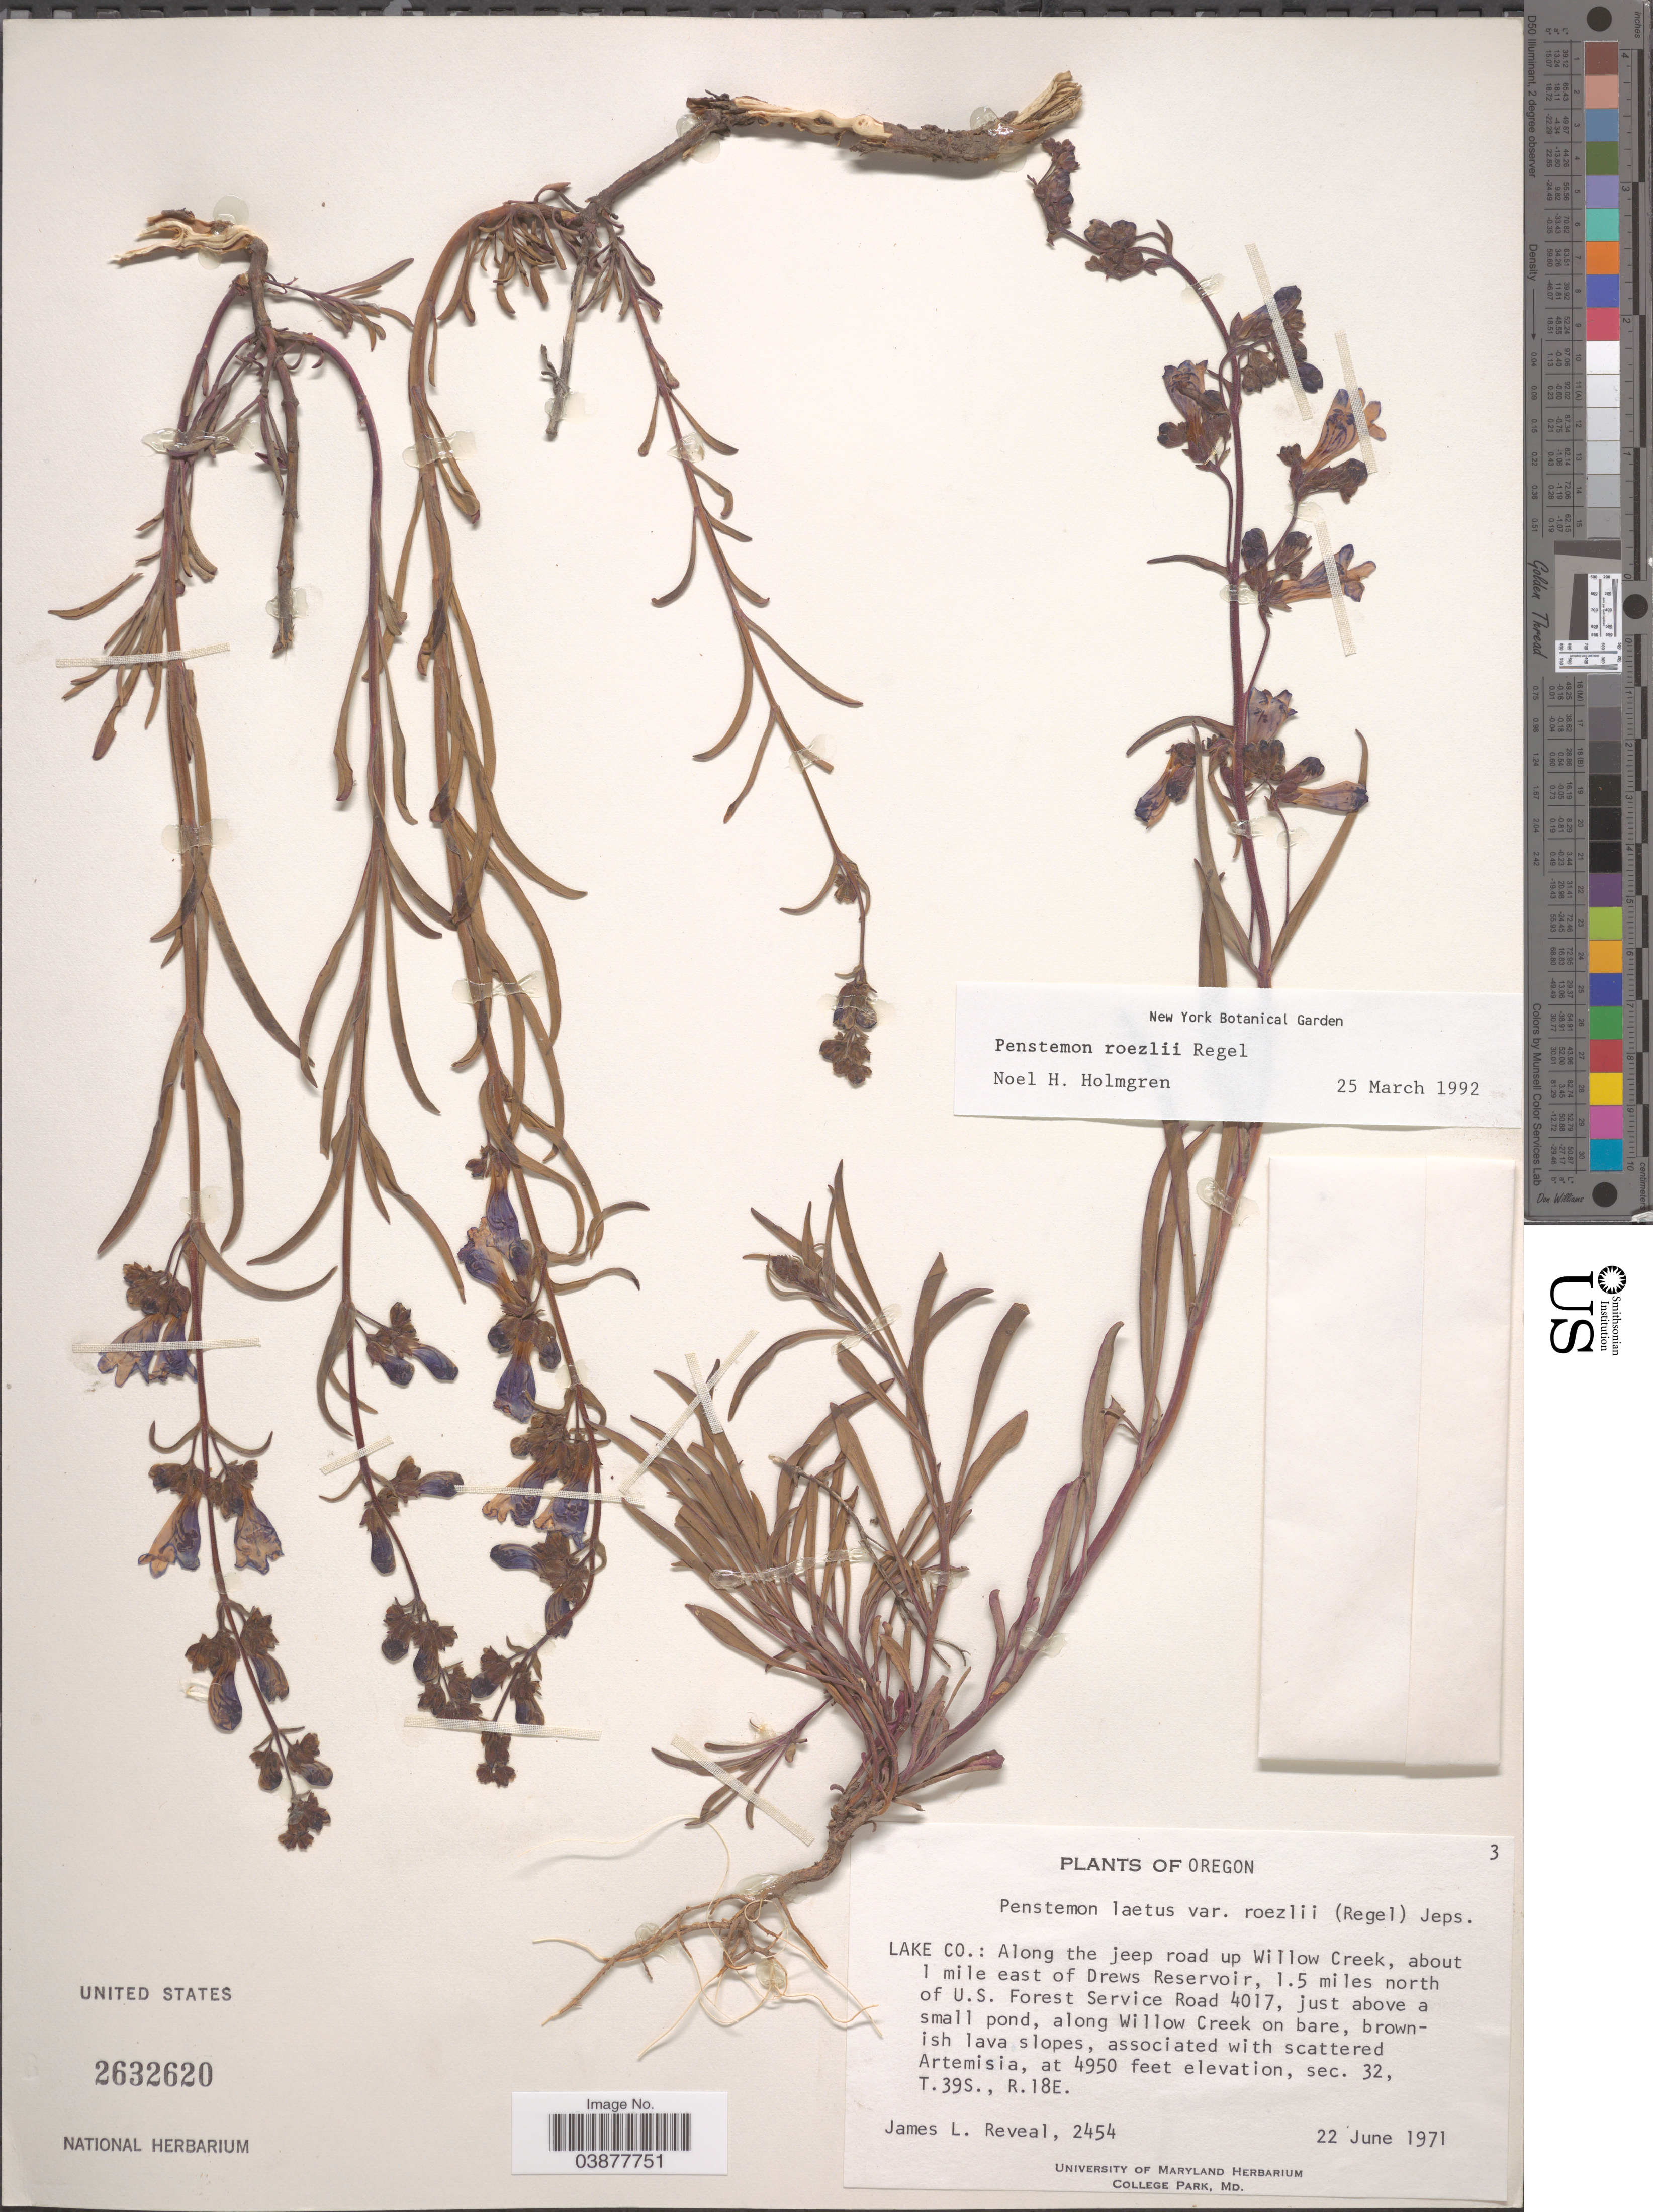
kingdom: Plantae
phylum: Tracheophyta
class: Magnoliopsida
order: Lamiales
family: Plantaginaceae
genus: Penstemon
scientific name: Penstemon roezlii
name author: Regel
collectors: J. L. Reveal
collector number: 2454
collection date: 1971-06-22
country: United States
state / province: Oregon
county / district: Lake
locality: Lake Co.: Along the jeep road up Willow Creek, about 1 mile east of Drews Reservoir, 1.5 miles north of U.S. Forest Service Road 4017, just above a small pond, along Willow Creek on bare, brownish lava slopes, sec. 32, T.39S., R.18E.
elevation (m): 1509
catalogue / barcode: US 2632620